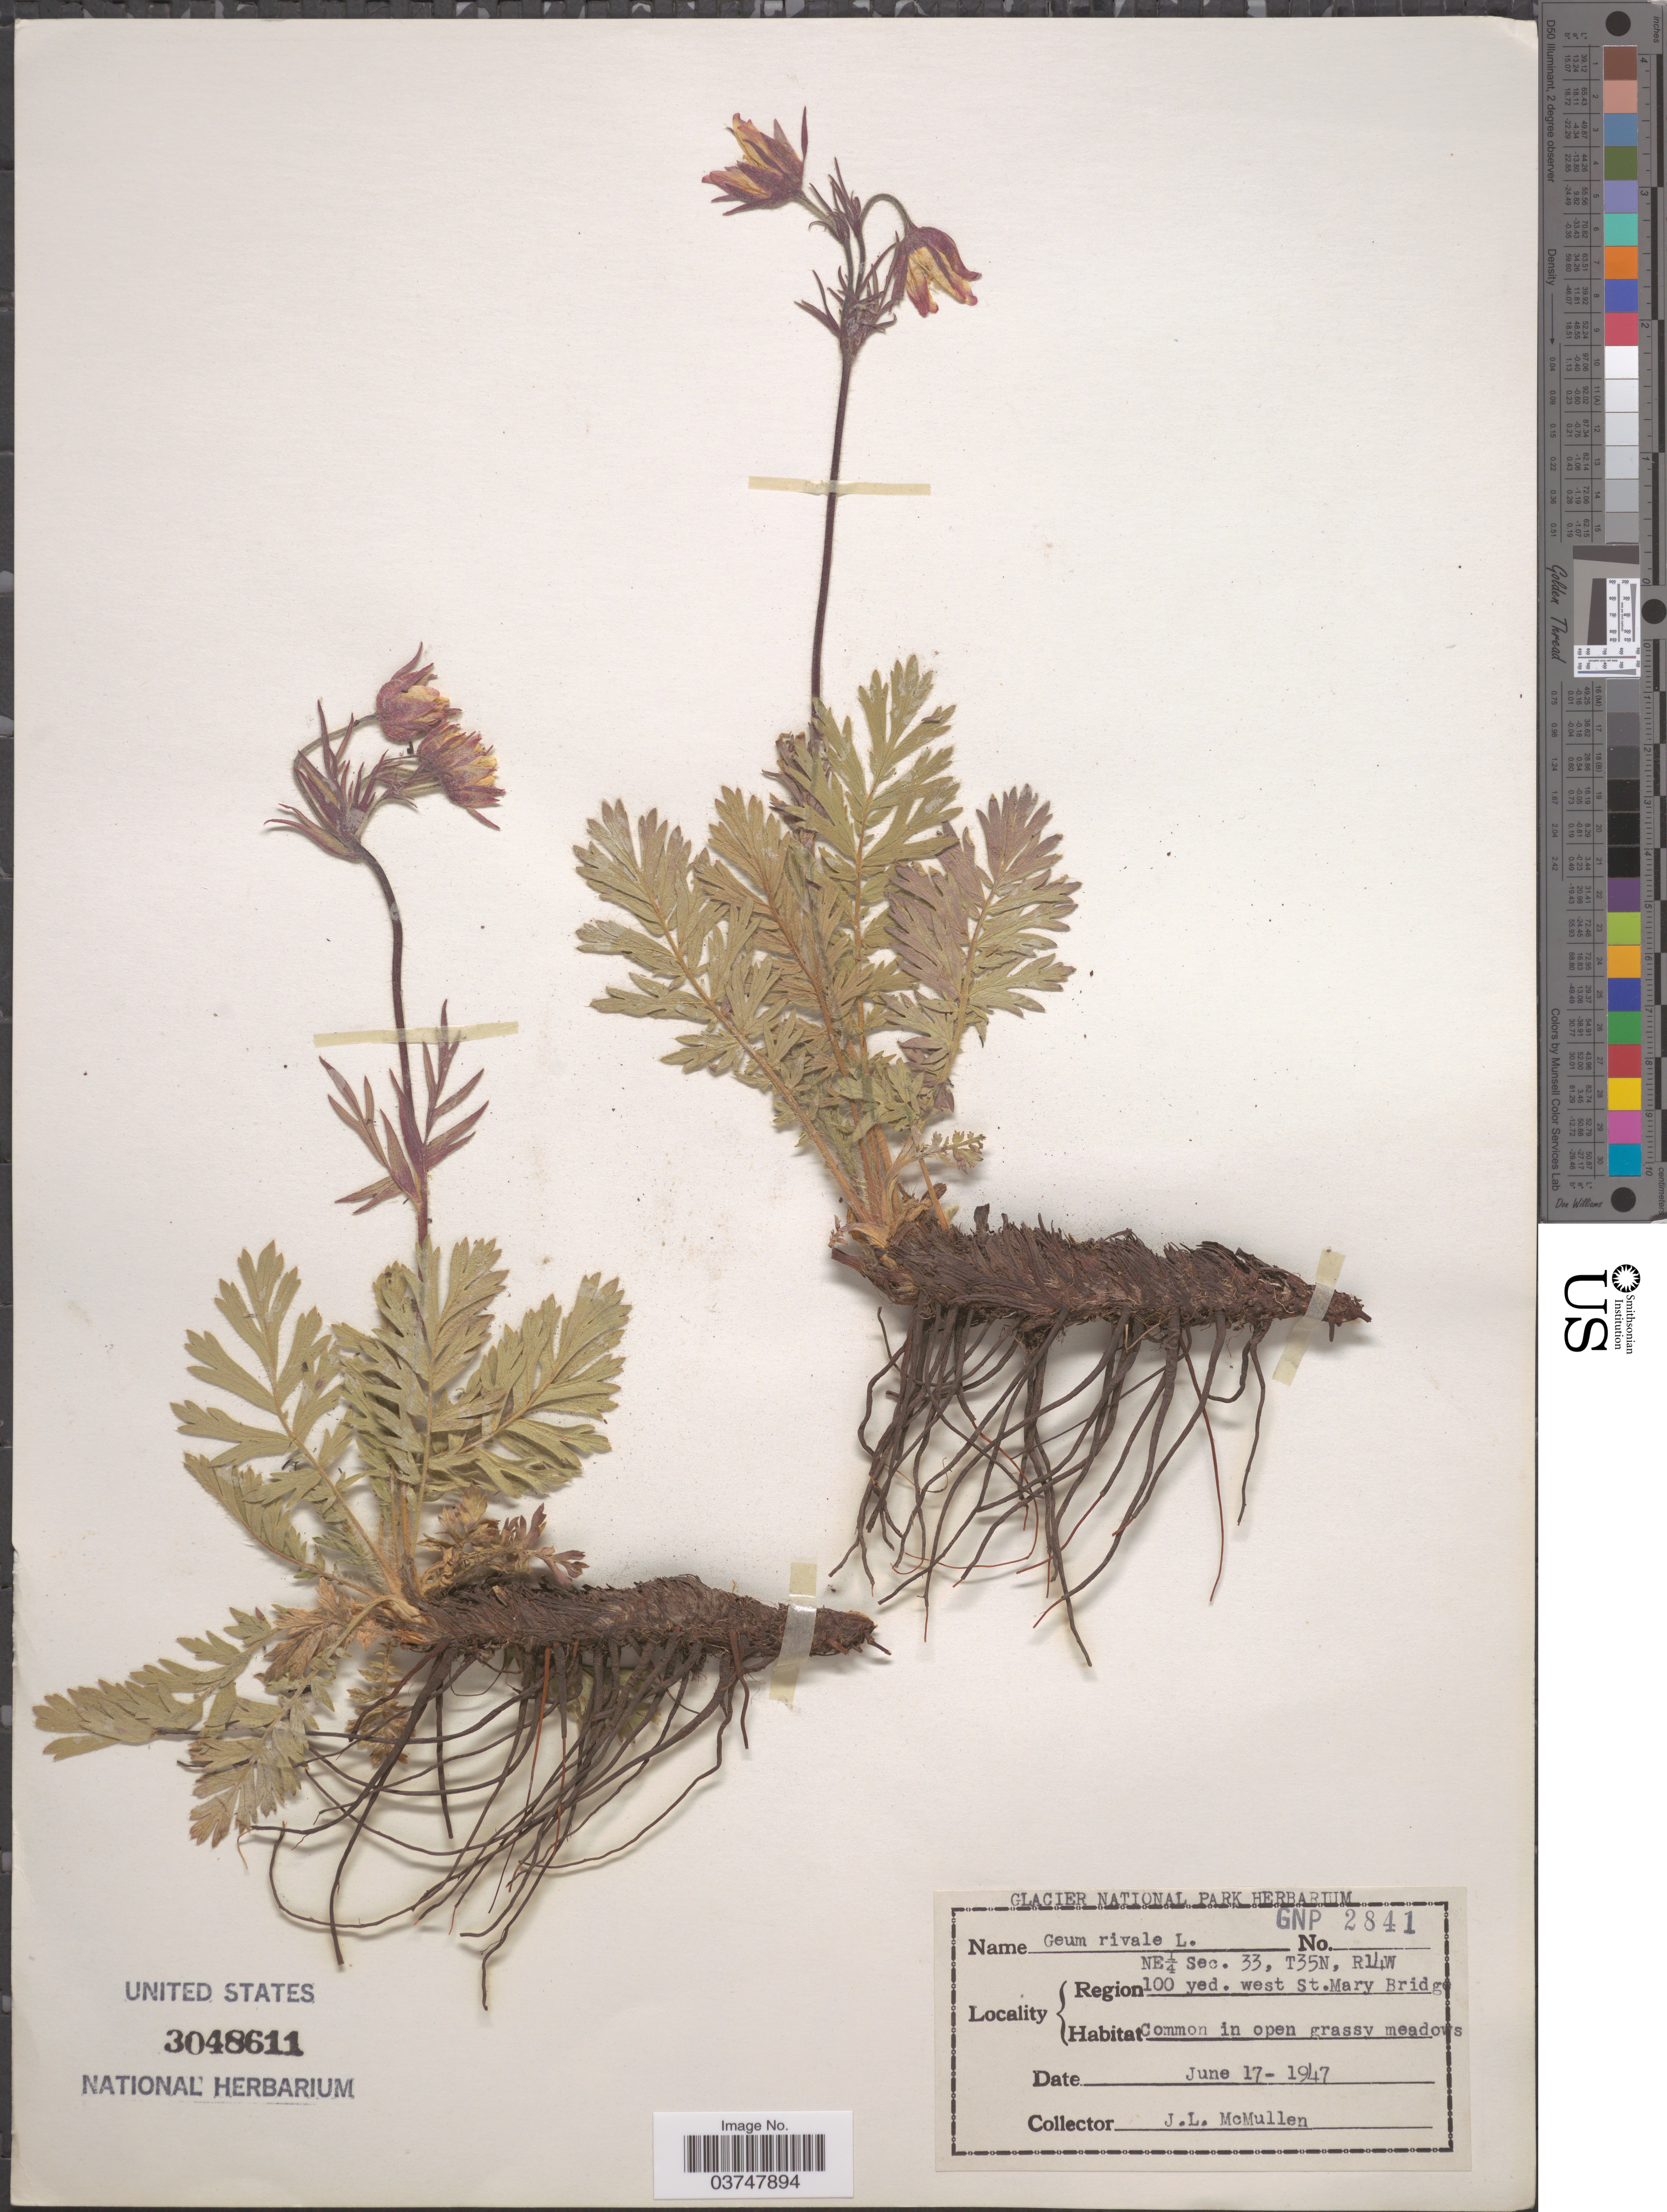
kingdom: Plantae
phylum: Tracheophyta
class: Magnoliopsida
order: Rosales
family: Rosaceae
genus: Geum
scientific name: Geum rivale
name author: L.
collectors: J. McMullen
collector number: GNP2841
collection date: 1947-06-17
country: United States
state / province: Montana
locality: Region NE¼ Sex. 33, T35N, R14W. 100yed. west St. Mary Bridge.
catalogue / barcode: US 3048611